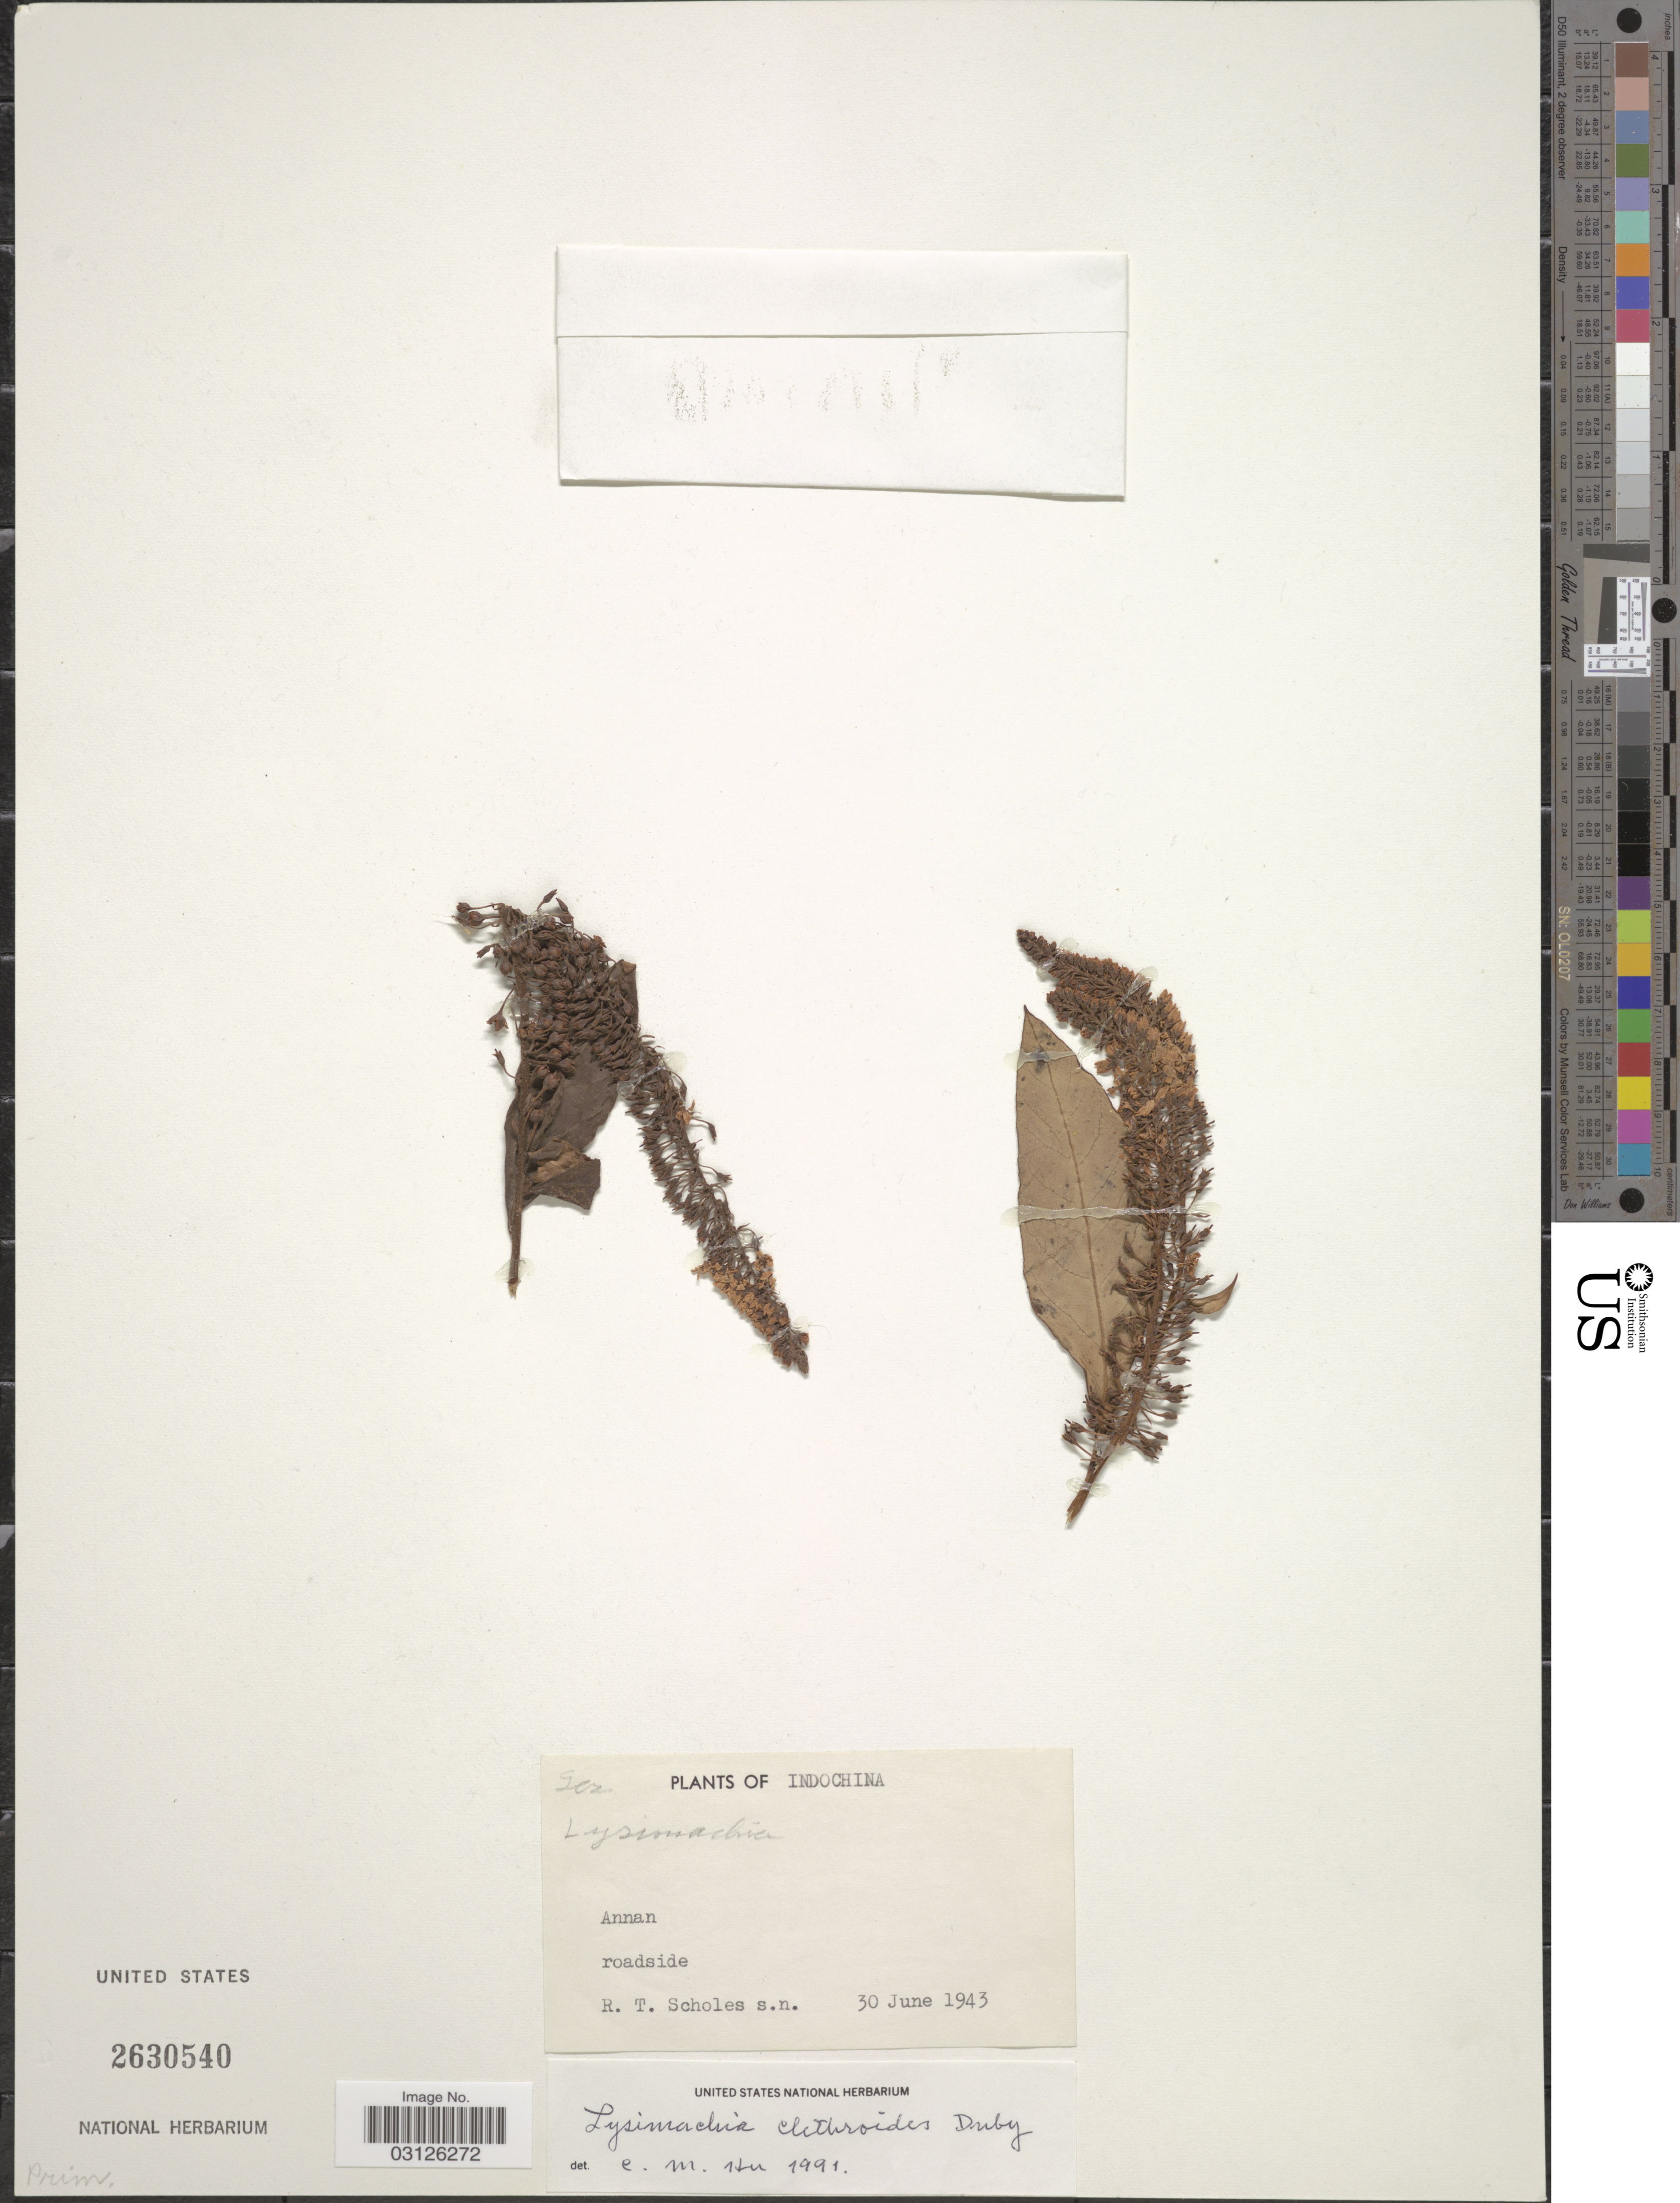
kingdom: Plantae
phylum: Tracheophyta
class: Magnoliopsida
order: Ericales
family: Primulaceae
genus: Lysimachia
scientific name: Lysimachia clethroides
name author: Duby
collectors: R. Scholes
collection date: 1943-06-30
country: Vietnam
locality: Indochina. Annan.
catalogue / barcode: US 2630540